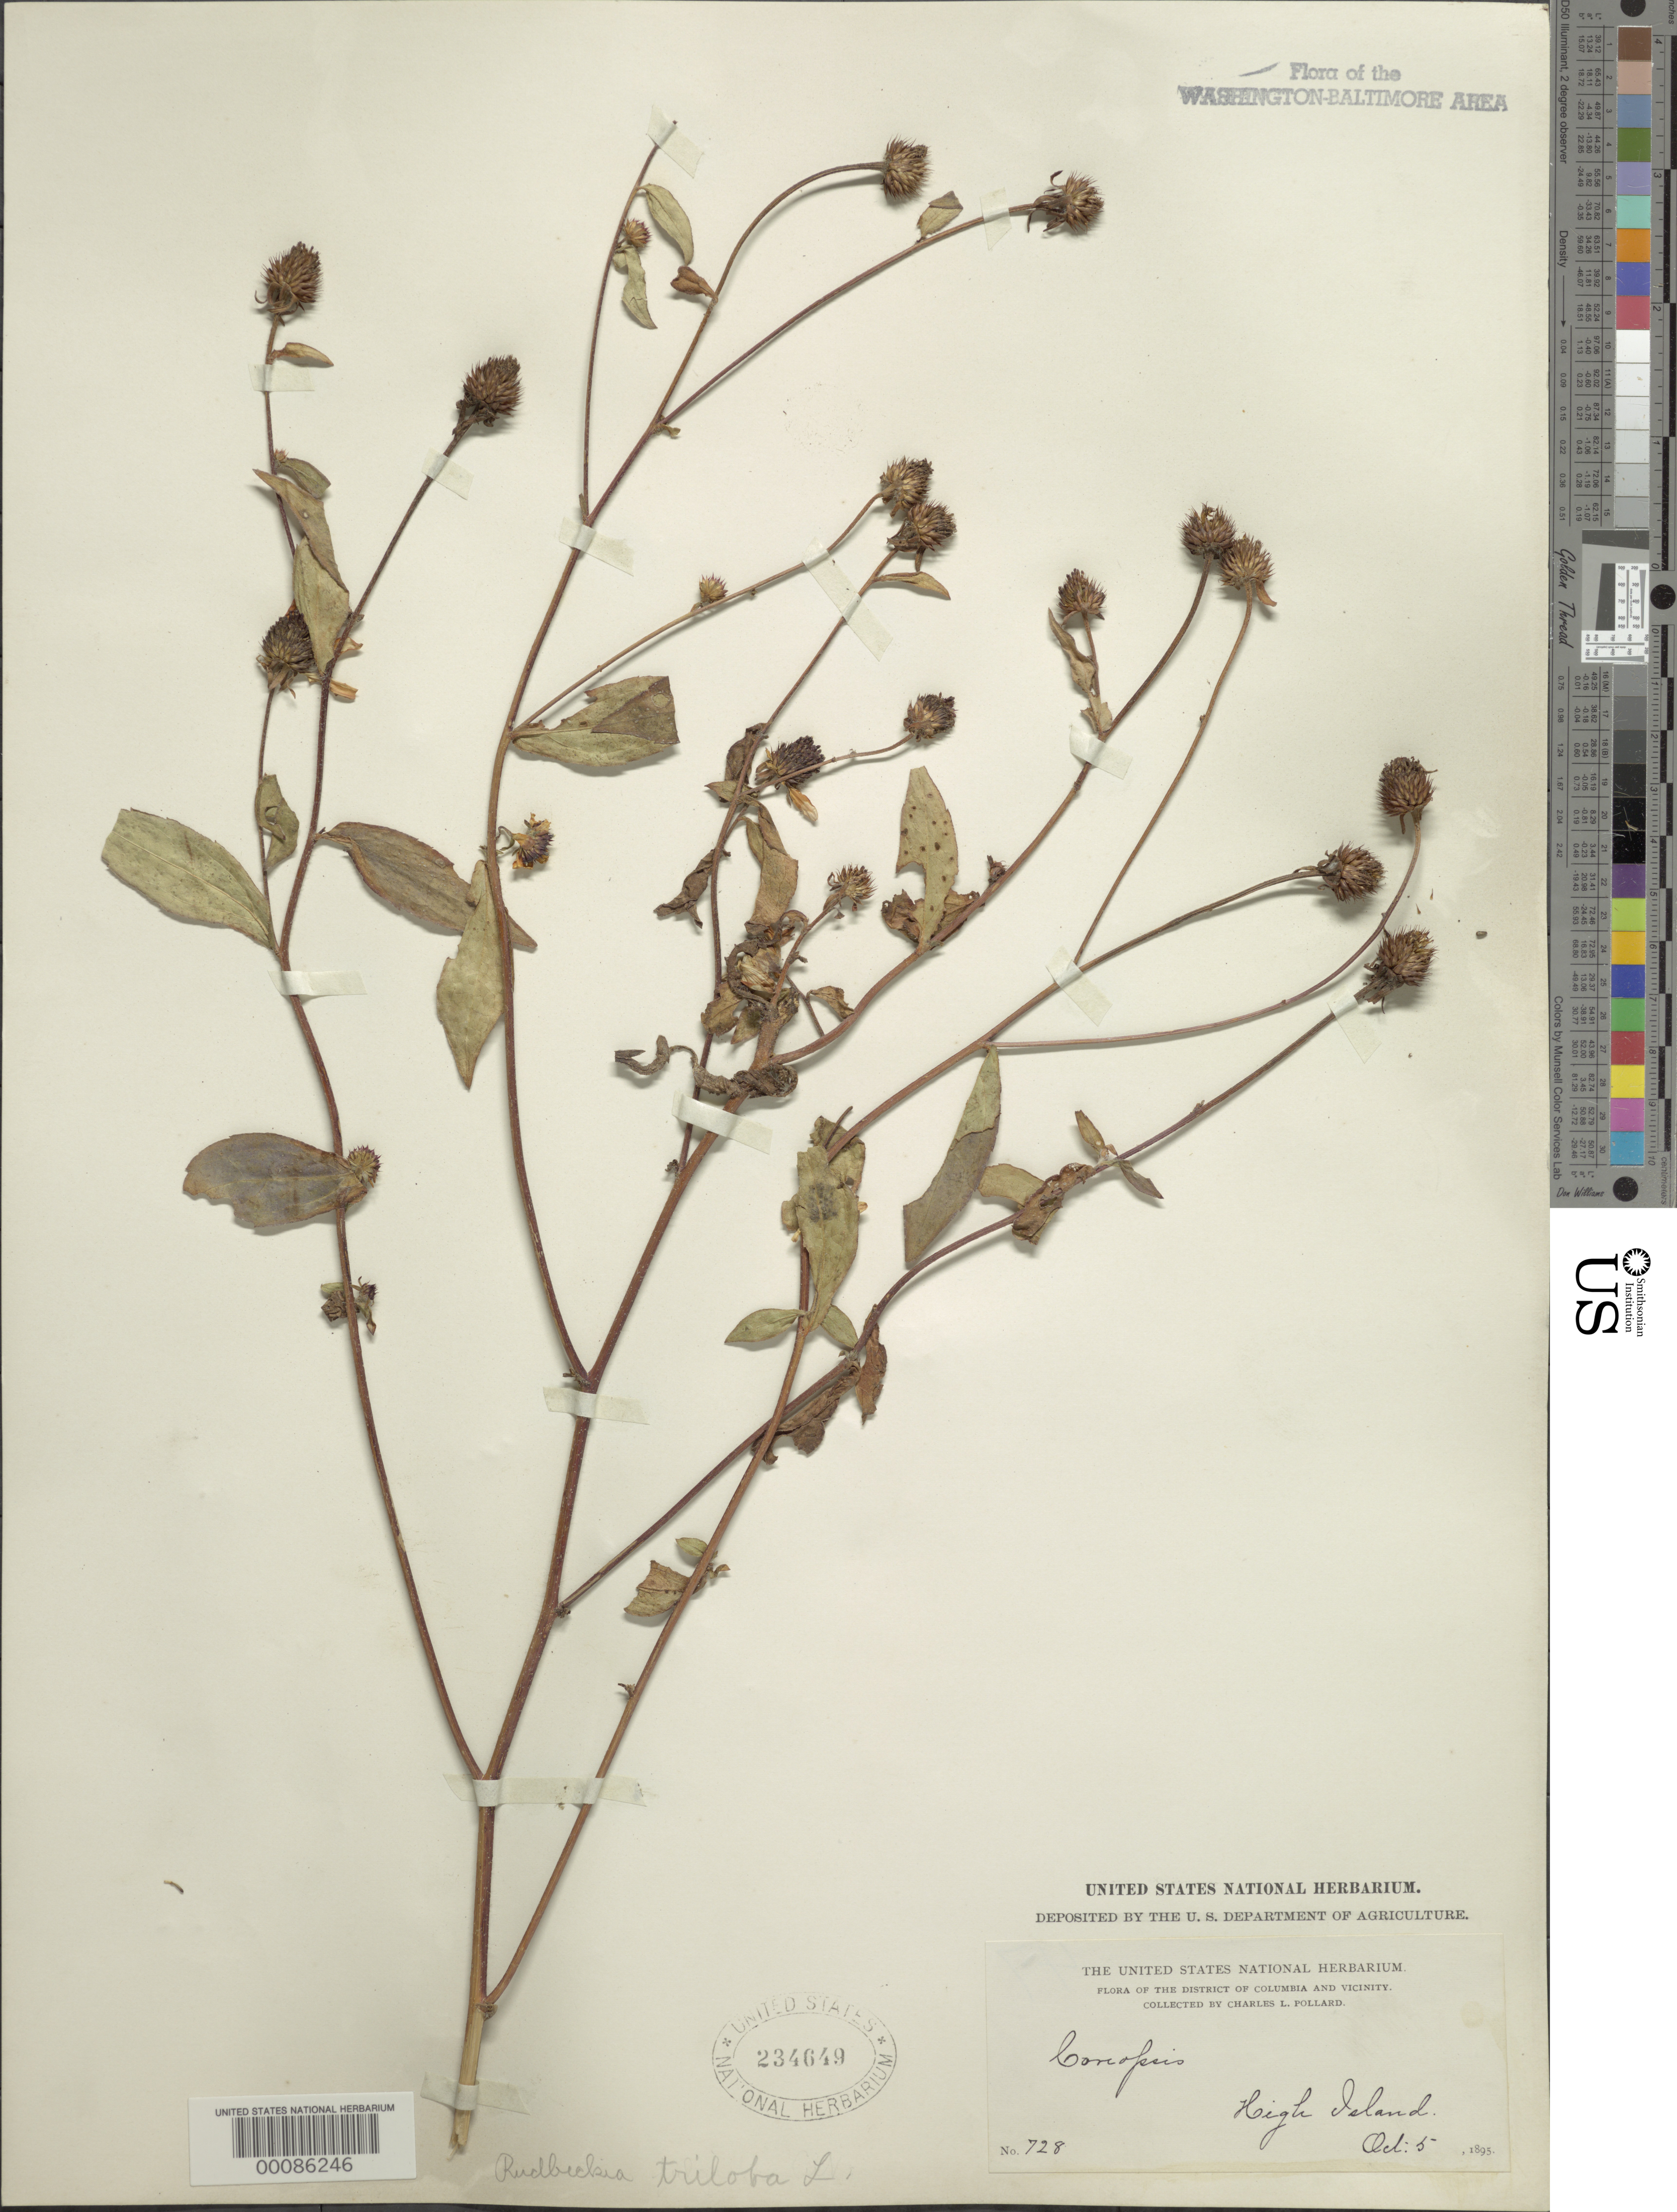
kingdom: Plantae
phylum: Tracheophyta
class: Magnoliopsida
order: Asterales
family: Asteraceae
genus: Rudbeckia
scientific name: Rudbeckia triloba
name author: L.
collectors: C. L. Pollard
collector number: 728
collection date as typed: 05 Oct 1895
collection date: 1895-10-05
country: United States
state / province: Maryland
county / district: Montgomery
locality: High Island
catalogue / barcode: US 234649